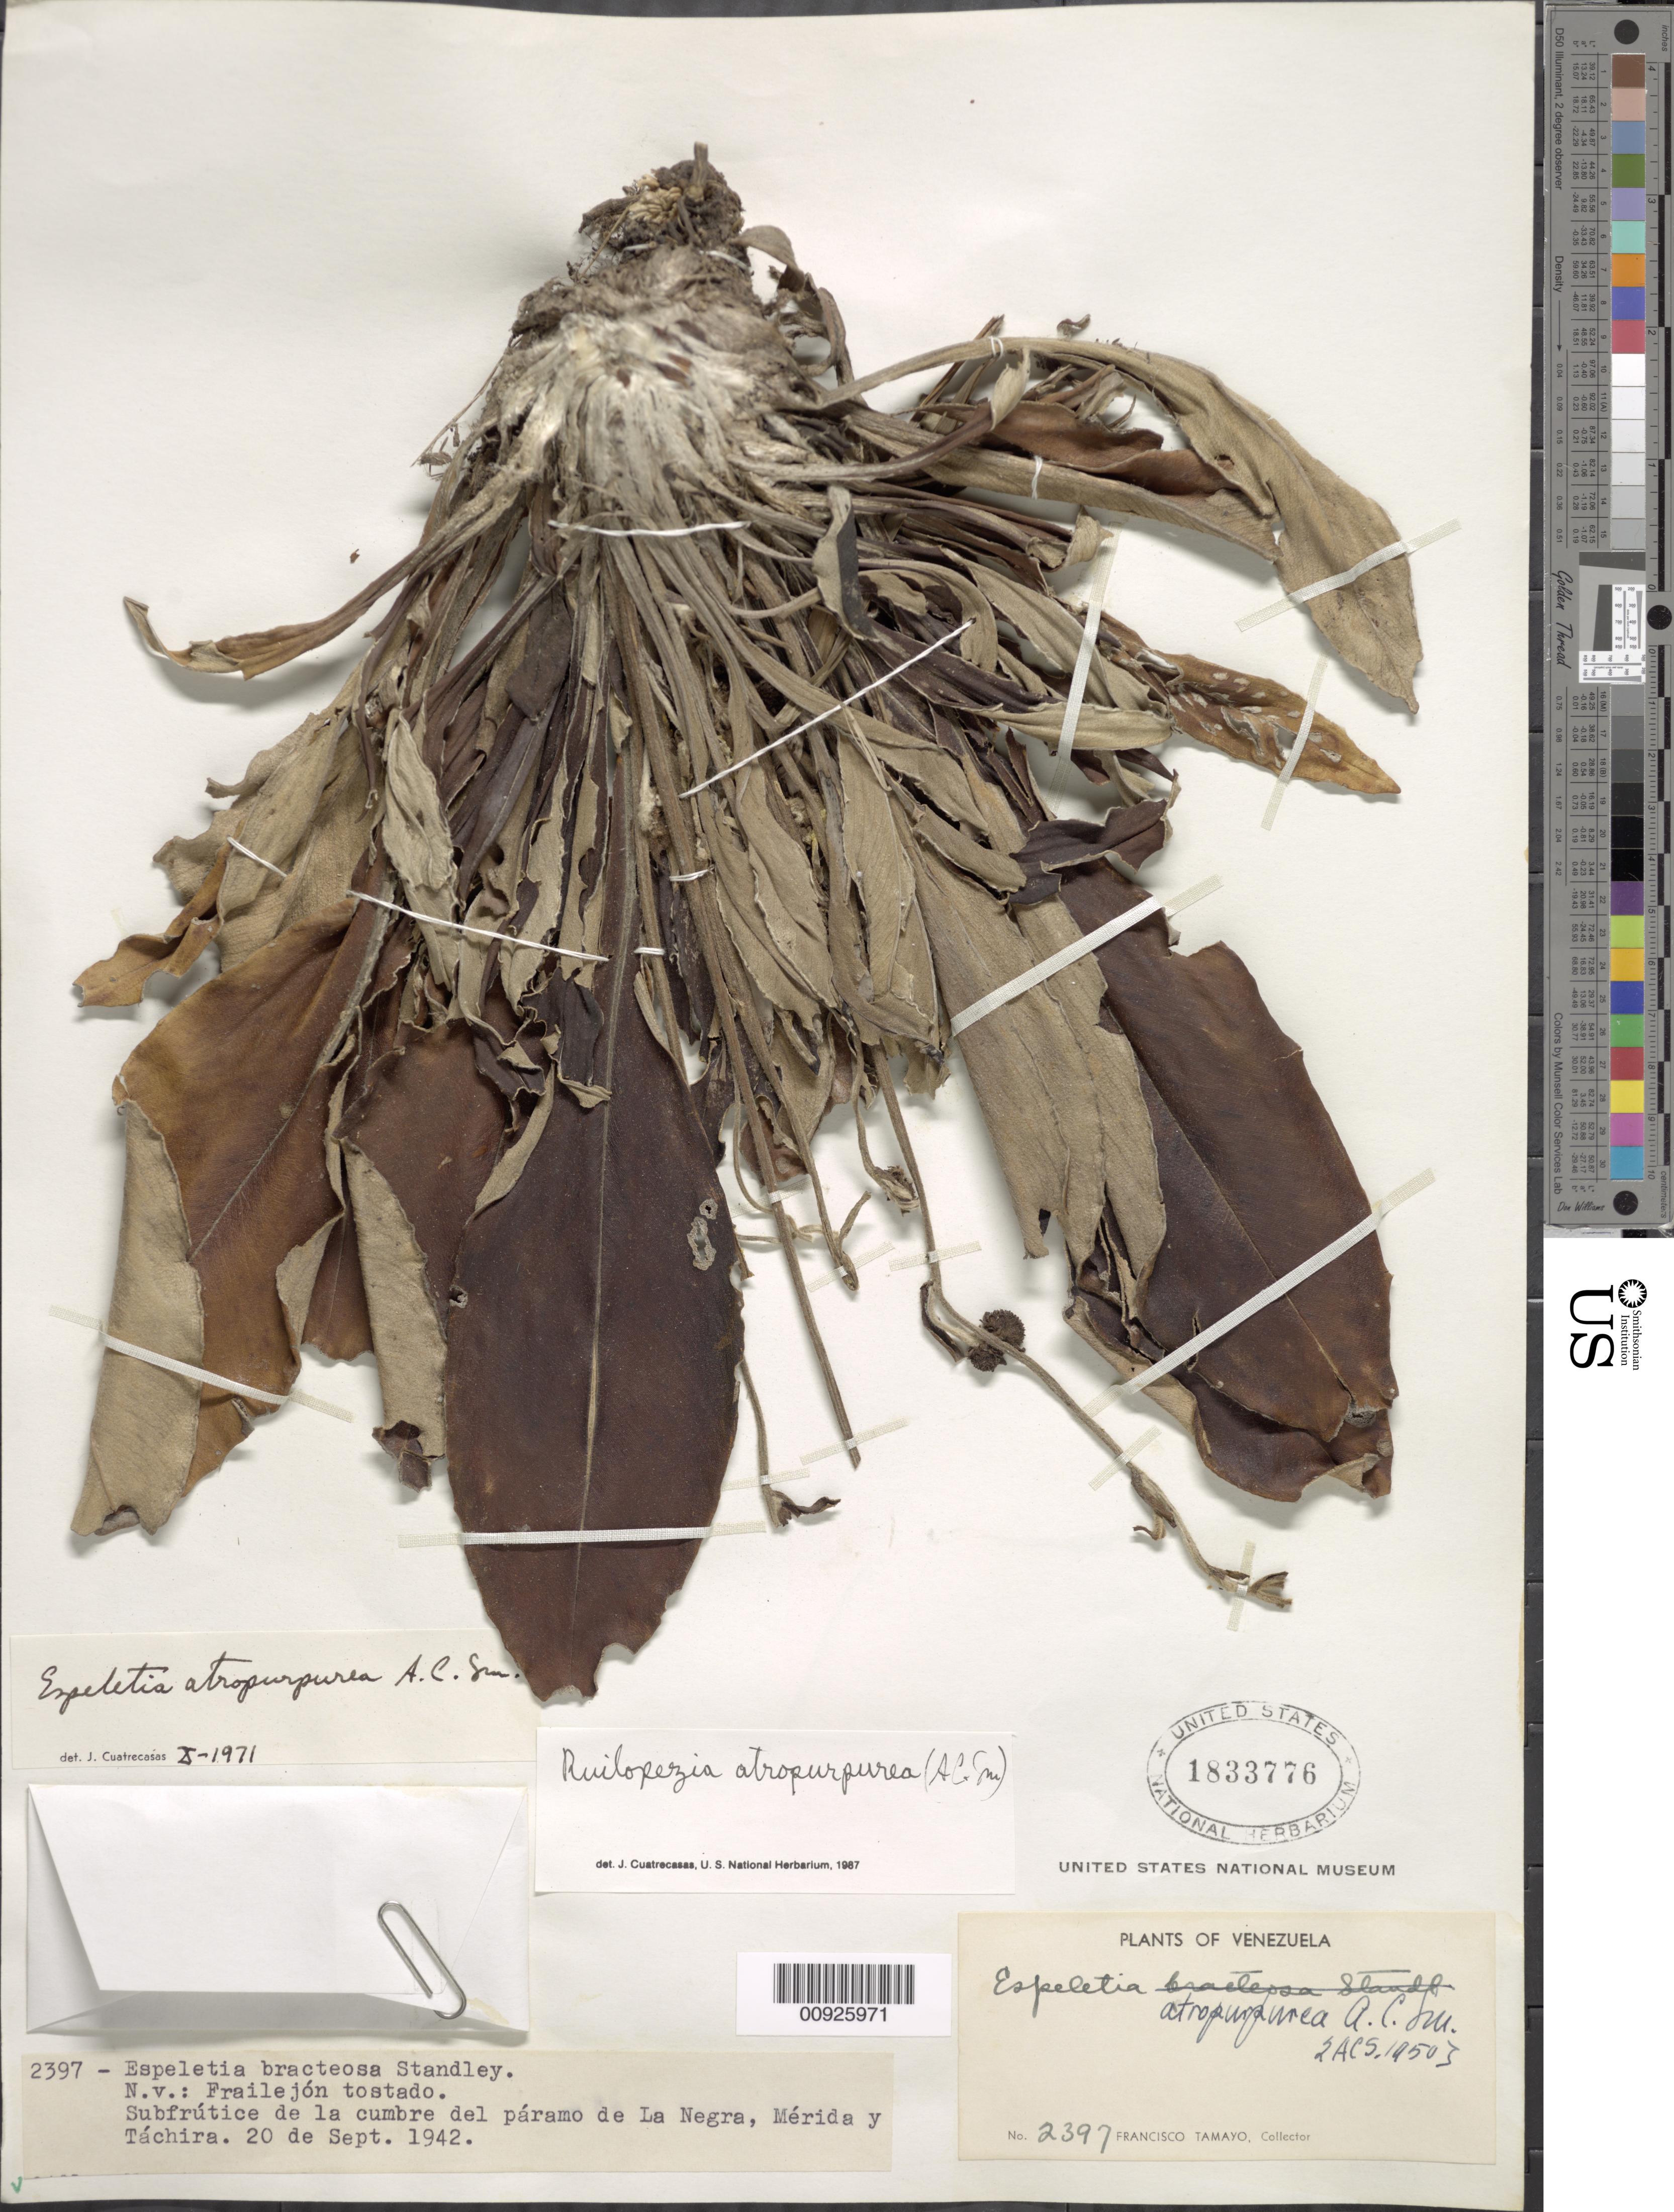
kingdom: Plantae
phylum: Tracheophyta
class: Magnoliopsida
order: Asterales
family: Asteraceae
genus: Ruilopezia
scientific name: Ruilopezia atropurpurea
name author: (A.C. Sm.) Cuatrec.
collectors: F. Tamayo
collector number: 2397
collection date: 1942-09-20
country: Venezuela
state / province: Táchira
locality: Páramo de la Negra. Cumbre del páramo.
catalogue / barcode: US 1833776